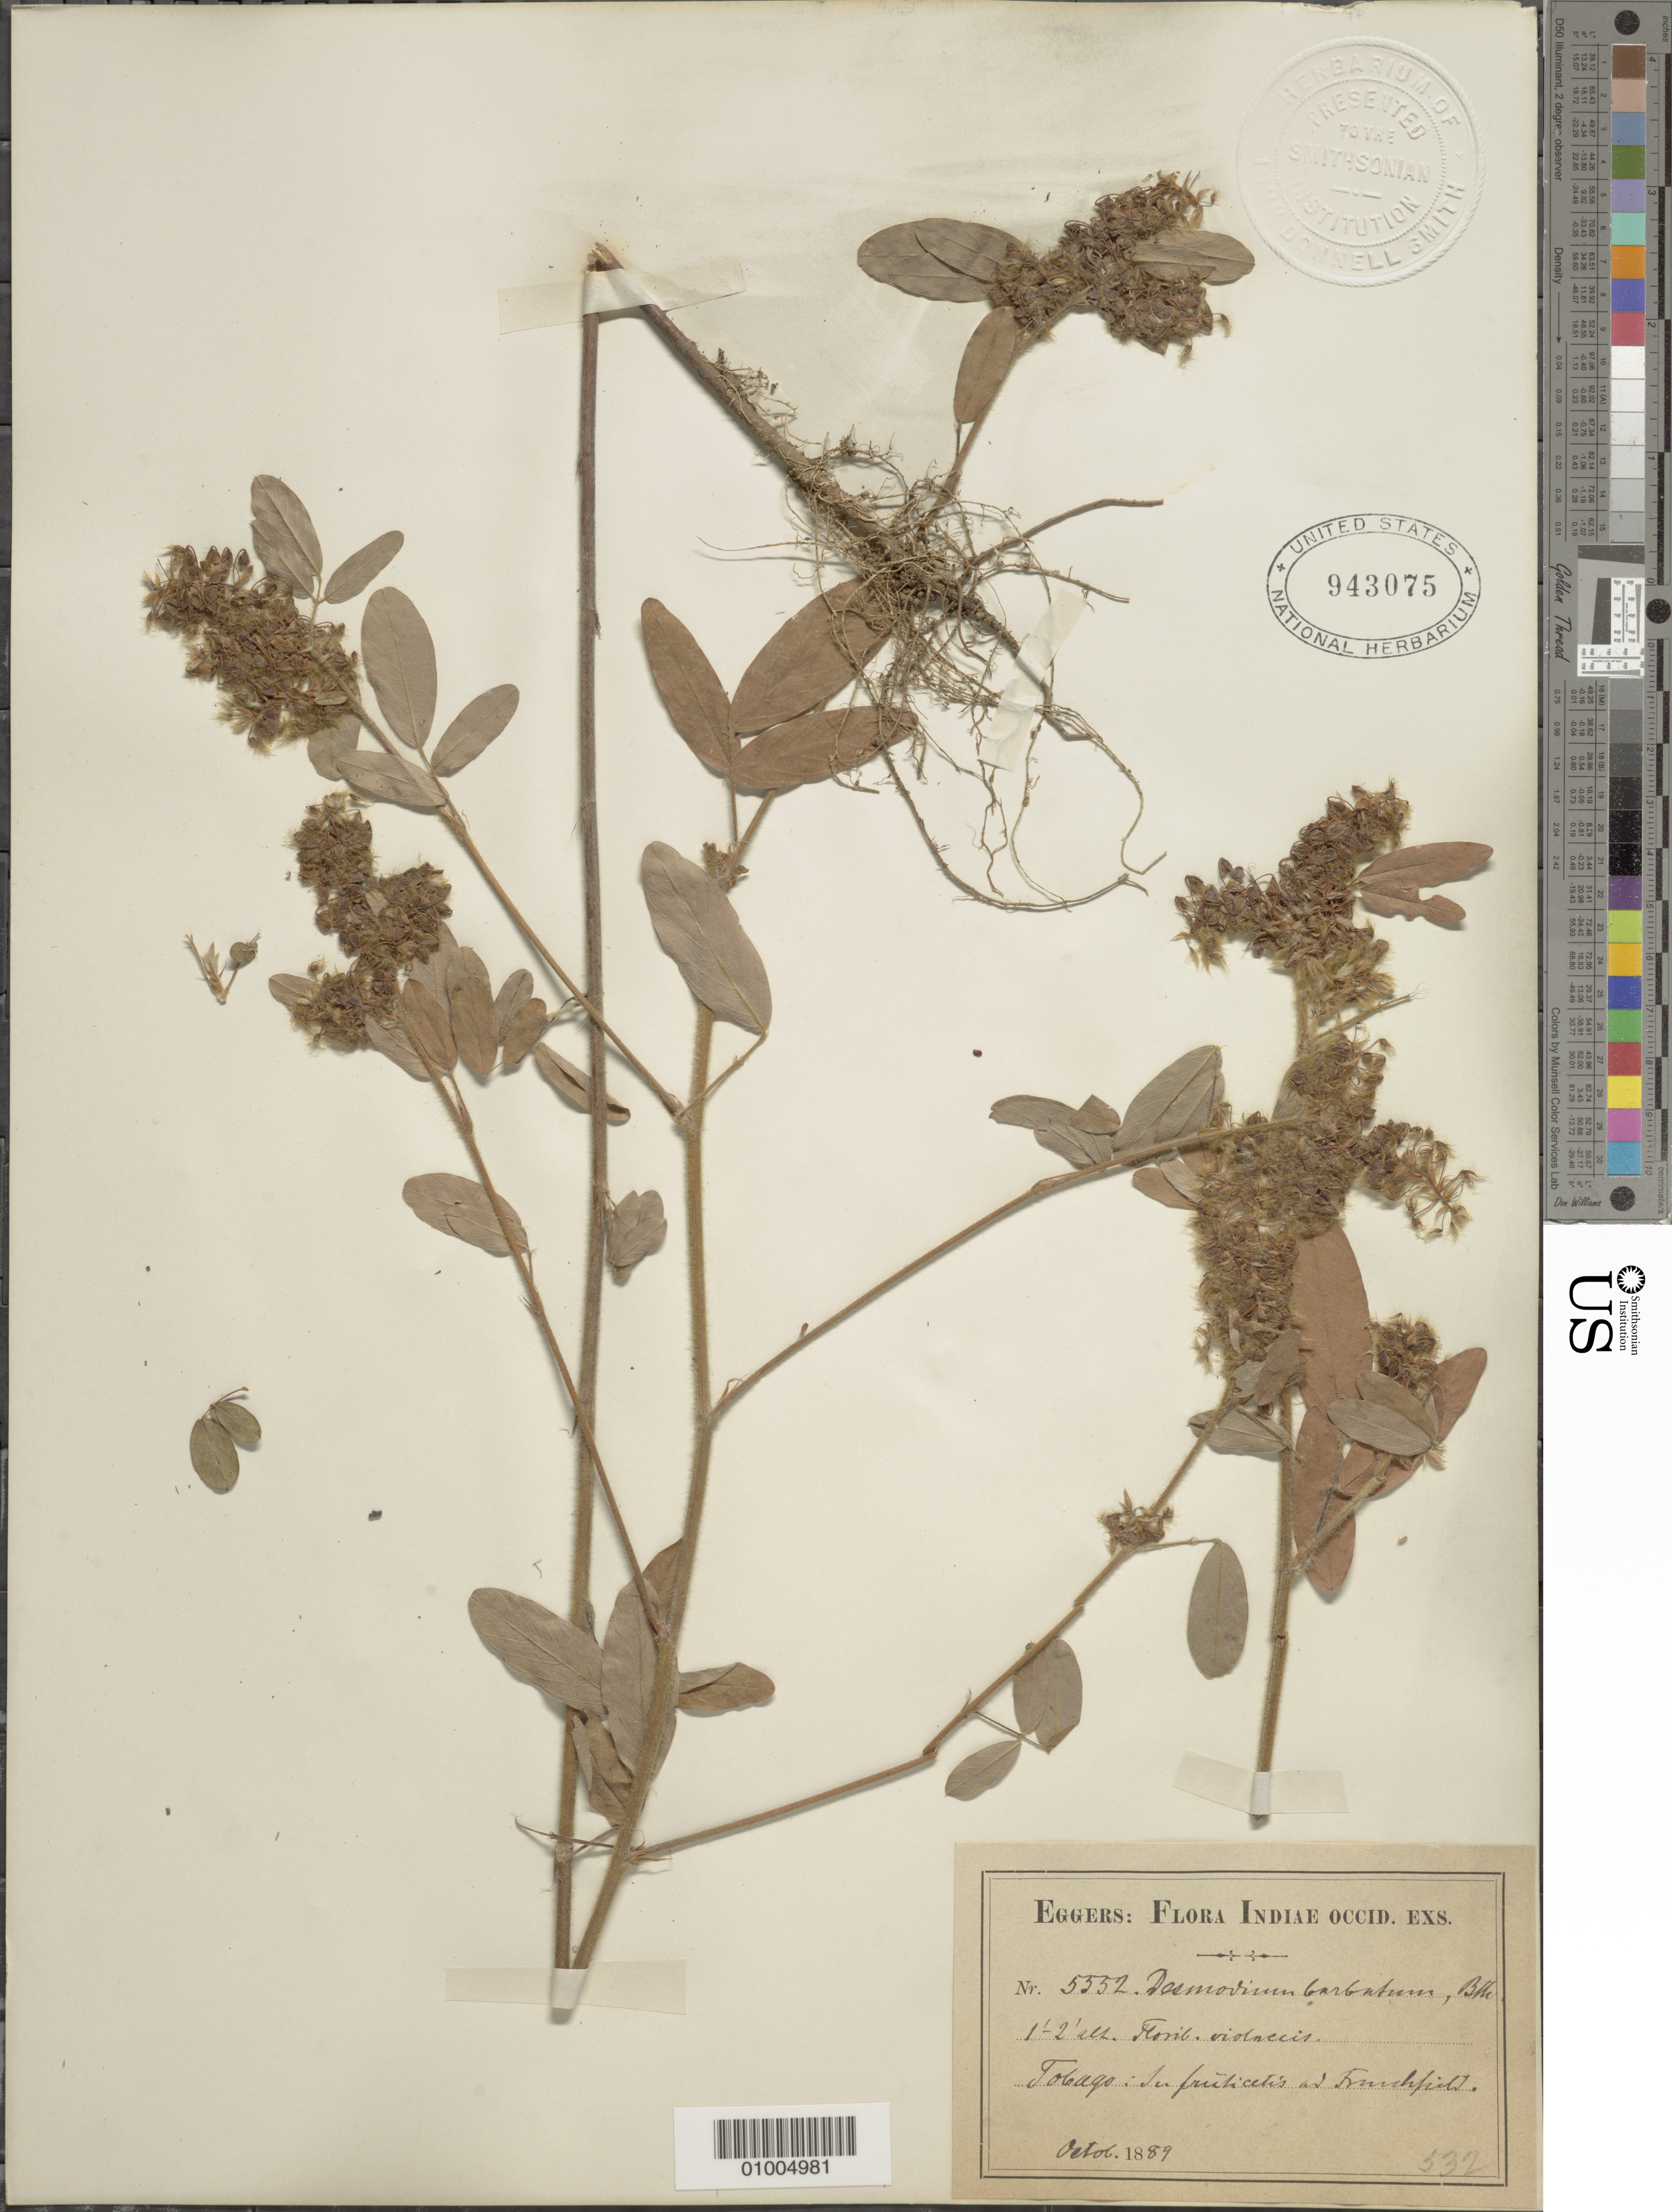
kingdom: Plantae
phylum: Tracheophyta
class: Magnoliopsida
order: Fabales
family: Fabaceae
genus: Grona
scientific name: Grona barbata var. barbata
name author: (L.) H. Ohashi & K. Ohashi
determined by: Strong, Mark T., (BOT), Smithsonian Institution - National Museum of Natural History (UNITED STATES)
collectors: H. F. A. von Eggers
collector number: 5552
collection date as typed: Oct 1889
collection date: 1889-10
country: Trinidad and Tobago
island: Tobago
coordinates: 0 N, 0 E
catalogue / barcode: US 943075